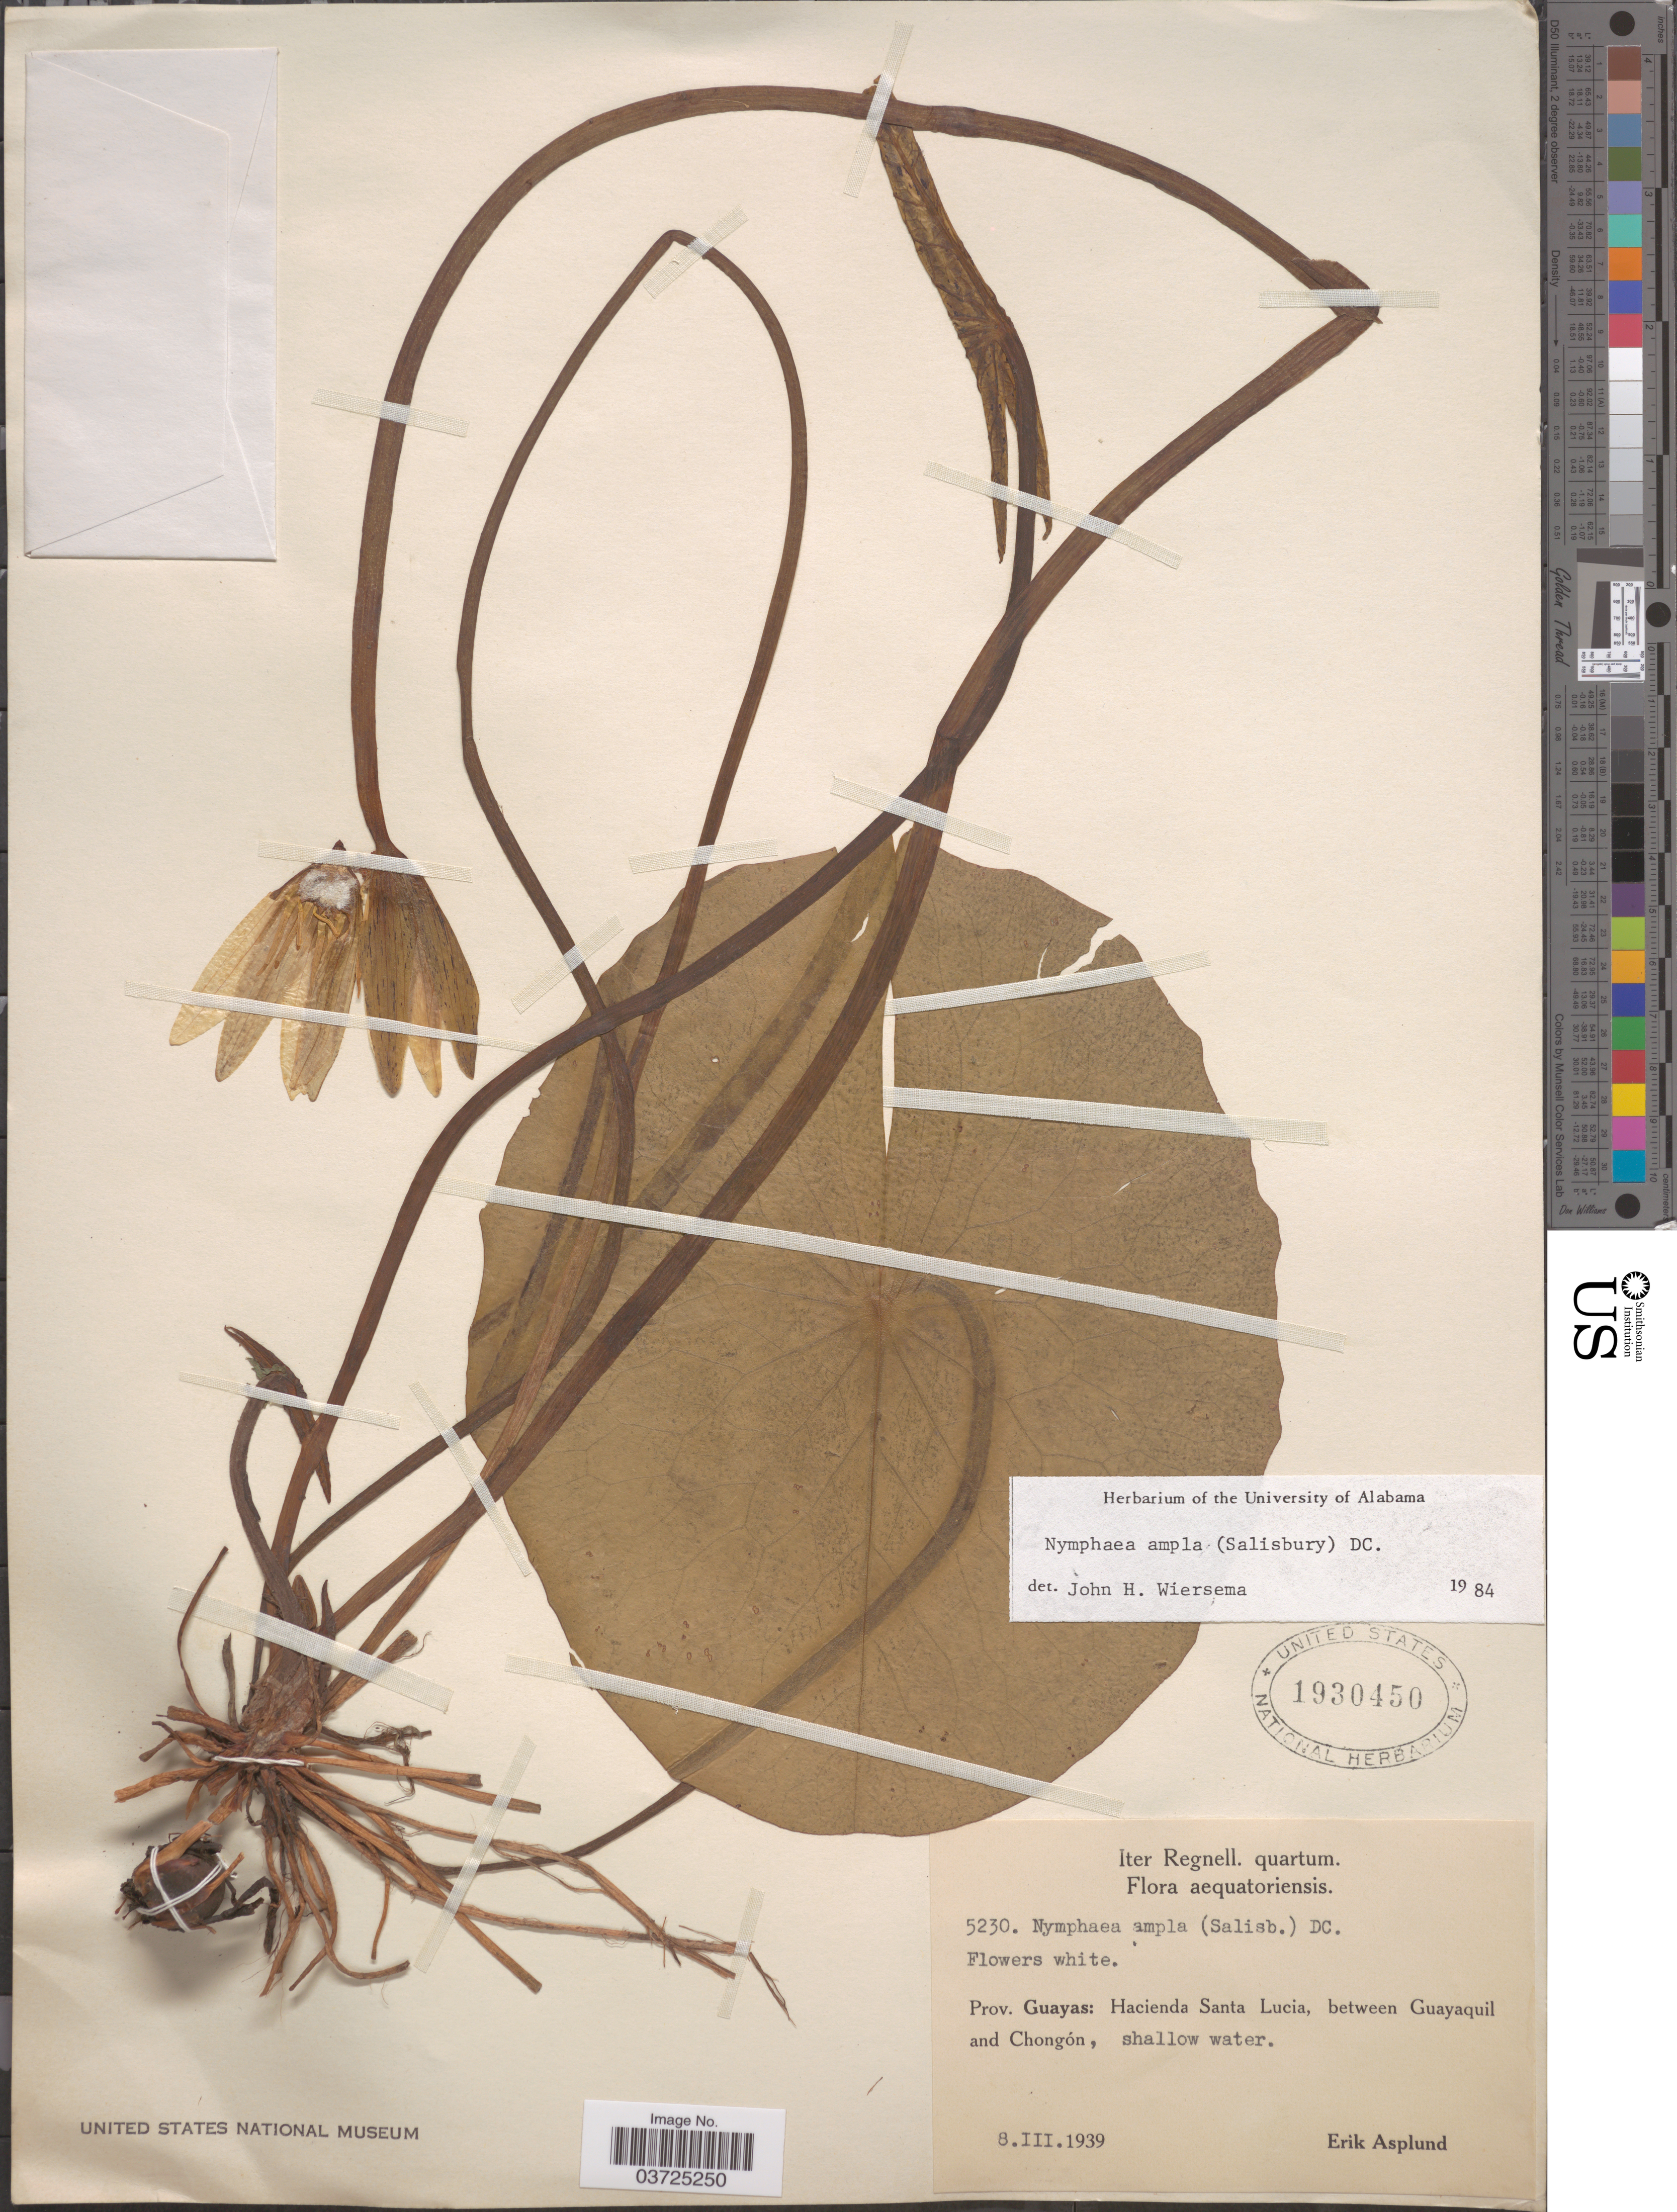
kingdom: Plantae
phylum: Tracheophyta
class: Magnoliopsida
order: Nymphaeales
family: Nymphaeaceae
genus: Nymphaea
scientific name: Nymphaea ampla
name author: (Salisb.) DC.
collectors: E. Asplund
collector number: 5230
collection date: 1939-03-08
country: Ecuador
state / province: Guayas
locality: Hacienda Santa Lucia, between Guayaquil and Chongón.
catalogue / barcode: US 1930450